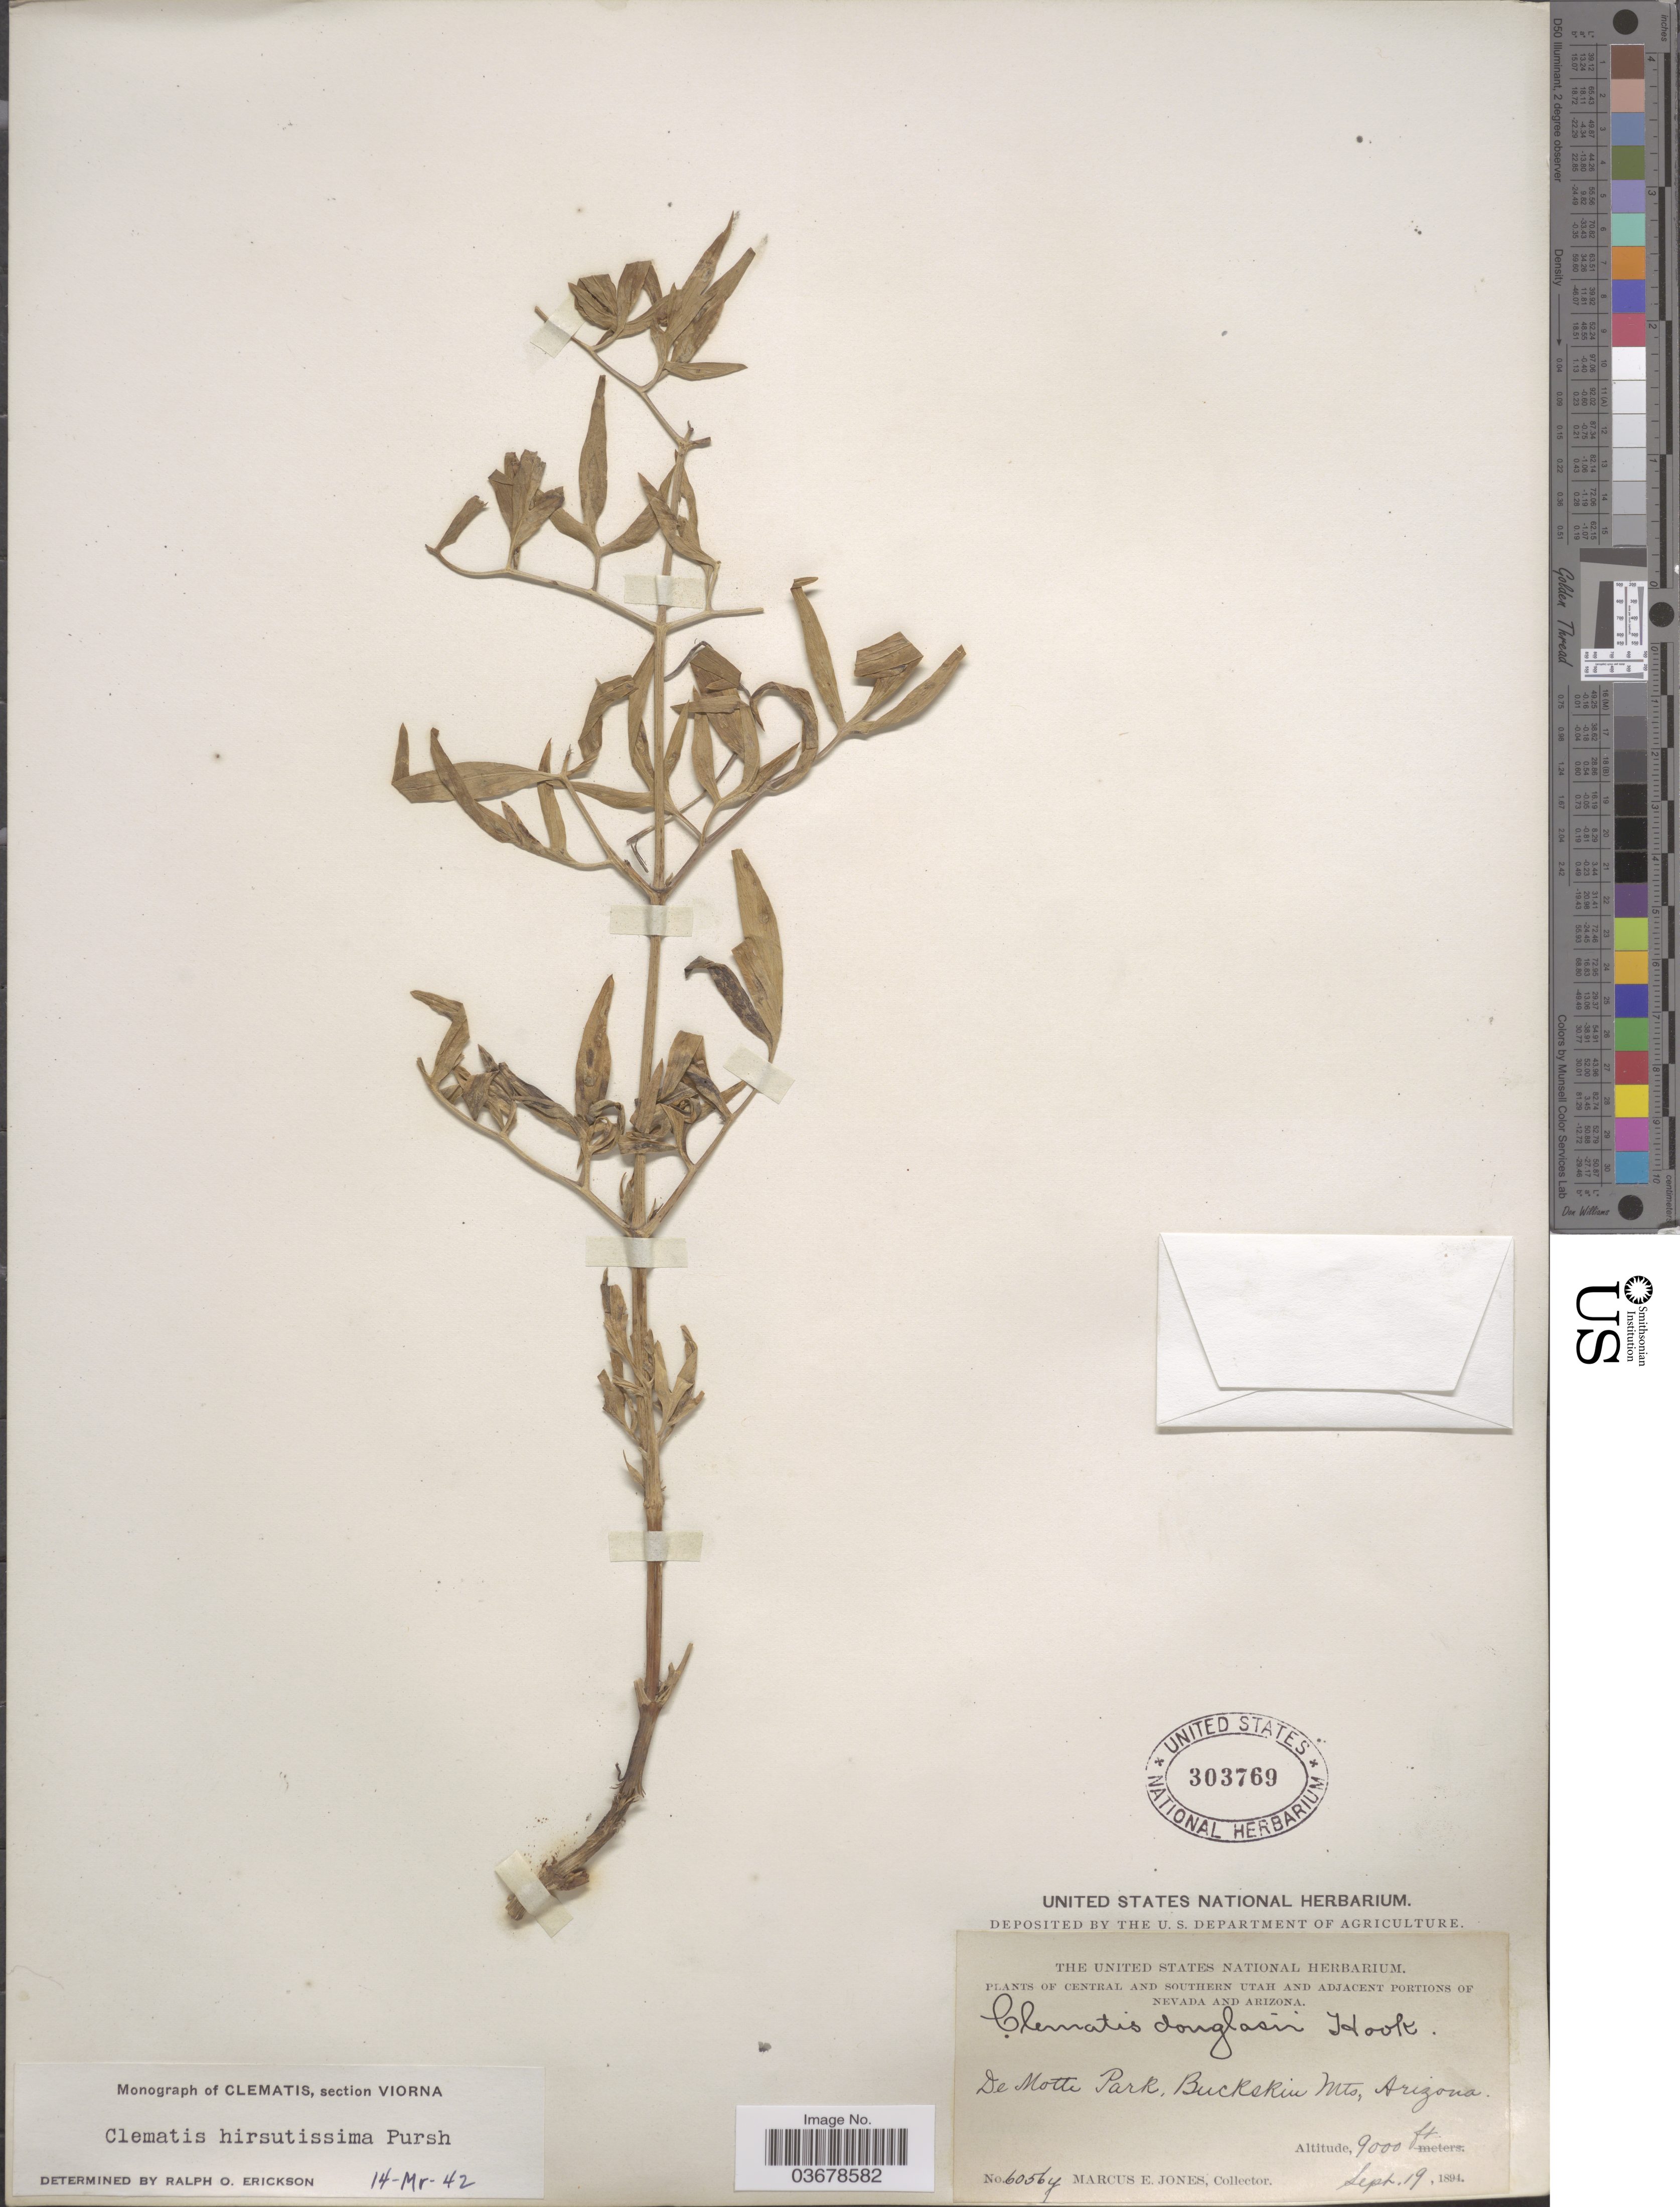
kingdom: Plantae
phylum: Tracheophyta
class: Magnoliopsida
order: Ranunculales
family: Ranunculaceae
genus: Clematis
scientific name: Clematis viorna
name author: L.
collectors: M. E. Jones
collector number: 6056y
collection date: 1894-09-19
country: United States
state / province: Arizona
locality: Adjacent portions of Arizona. De Motte Park, Buckskin Mts.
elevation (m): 2743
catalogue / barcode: US 303769